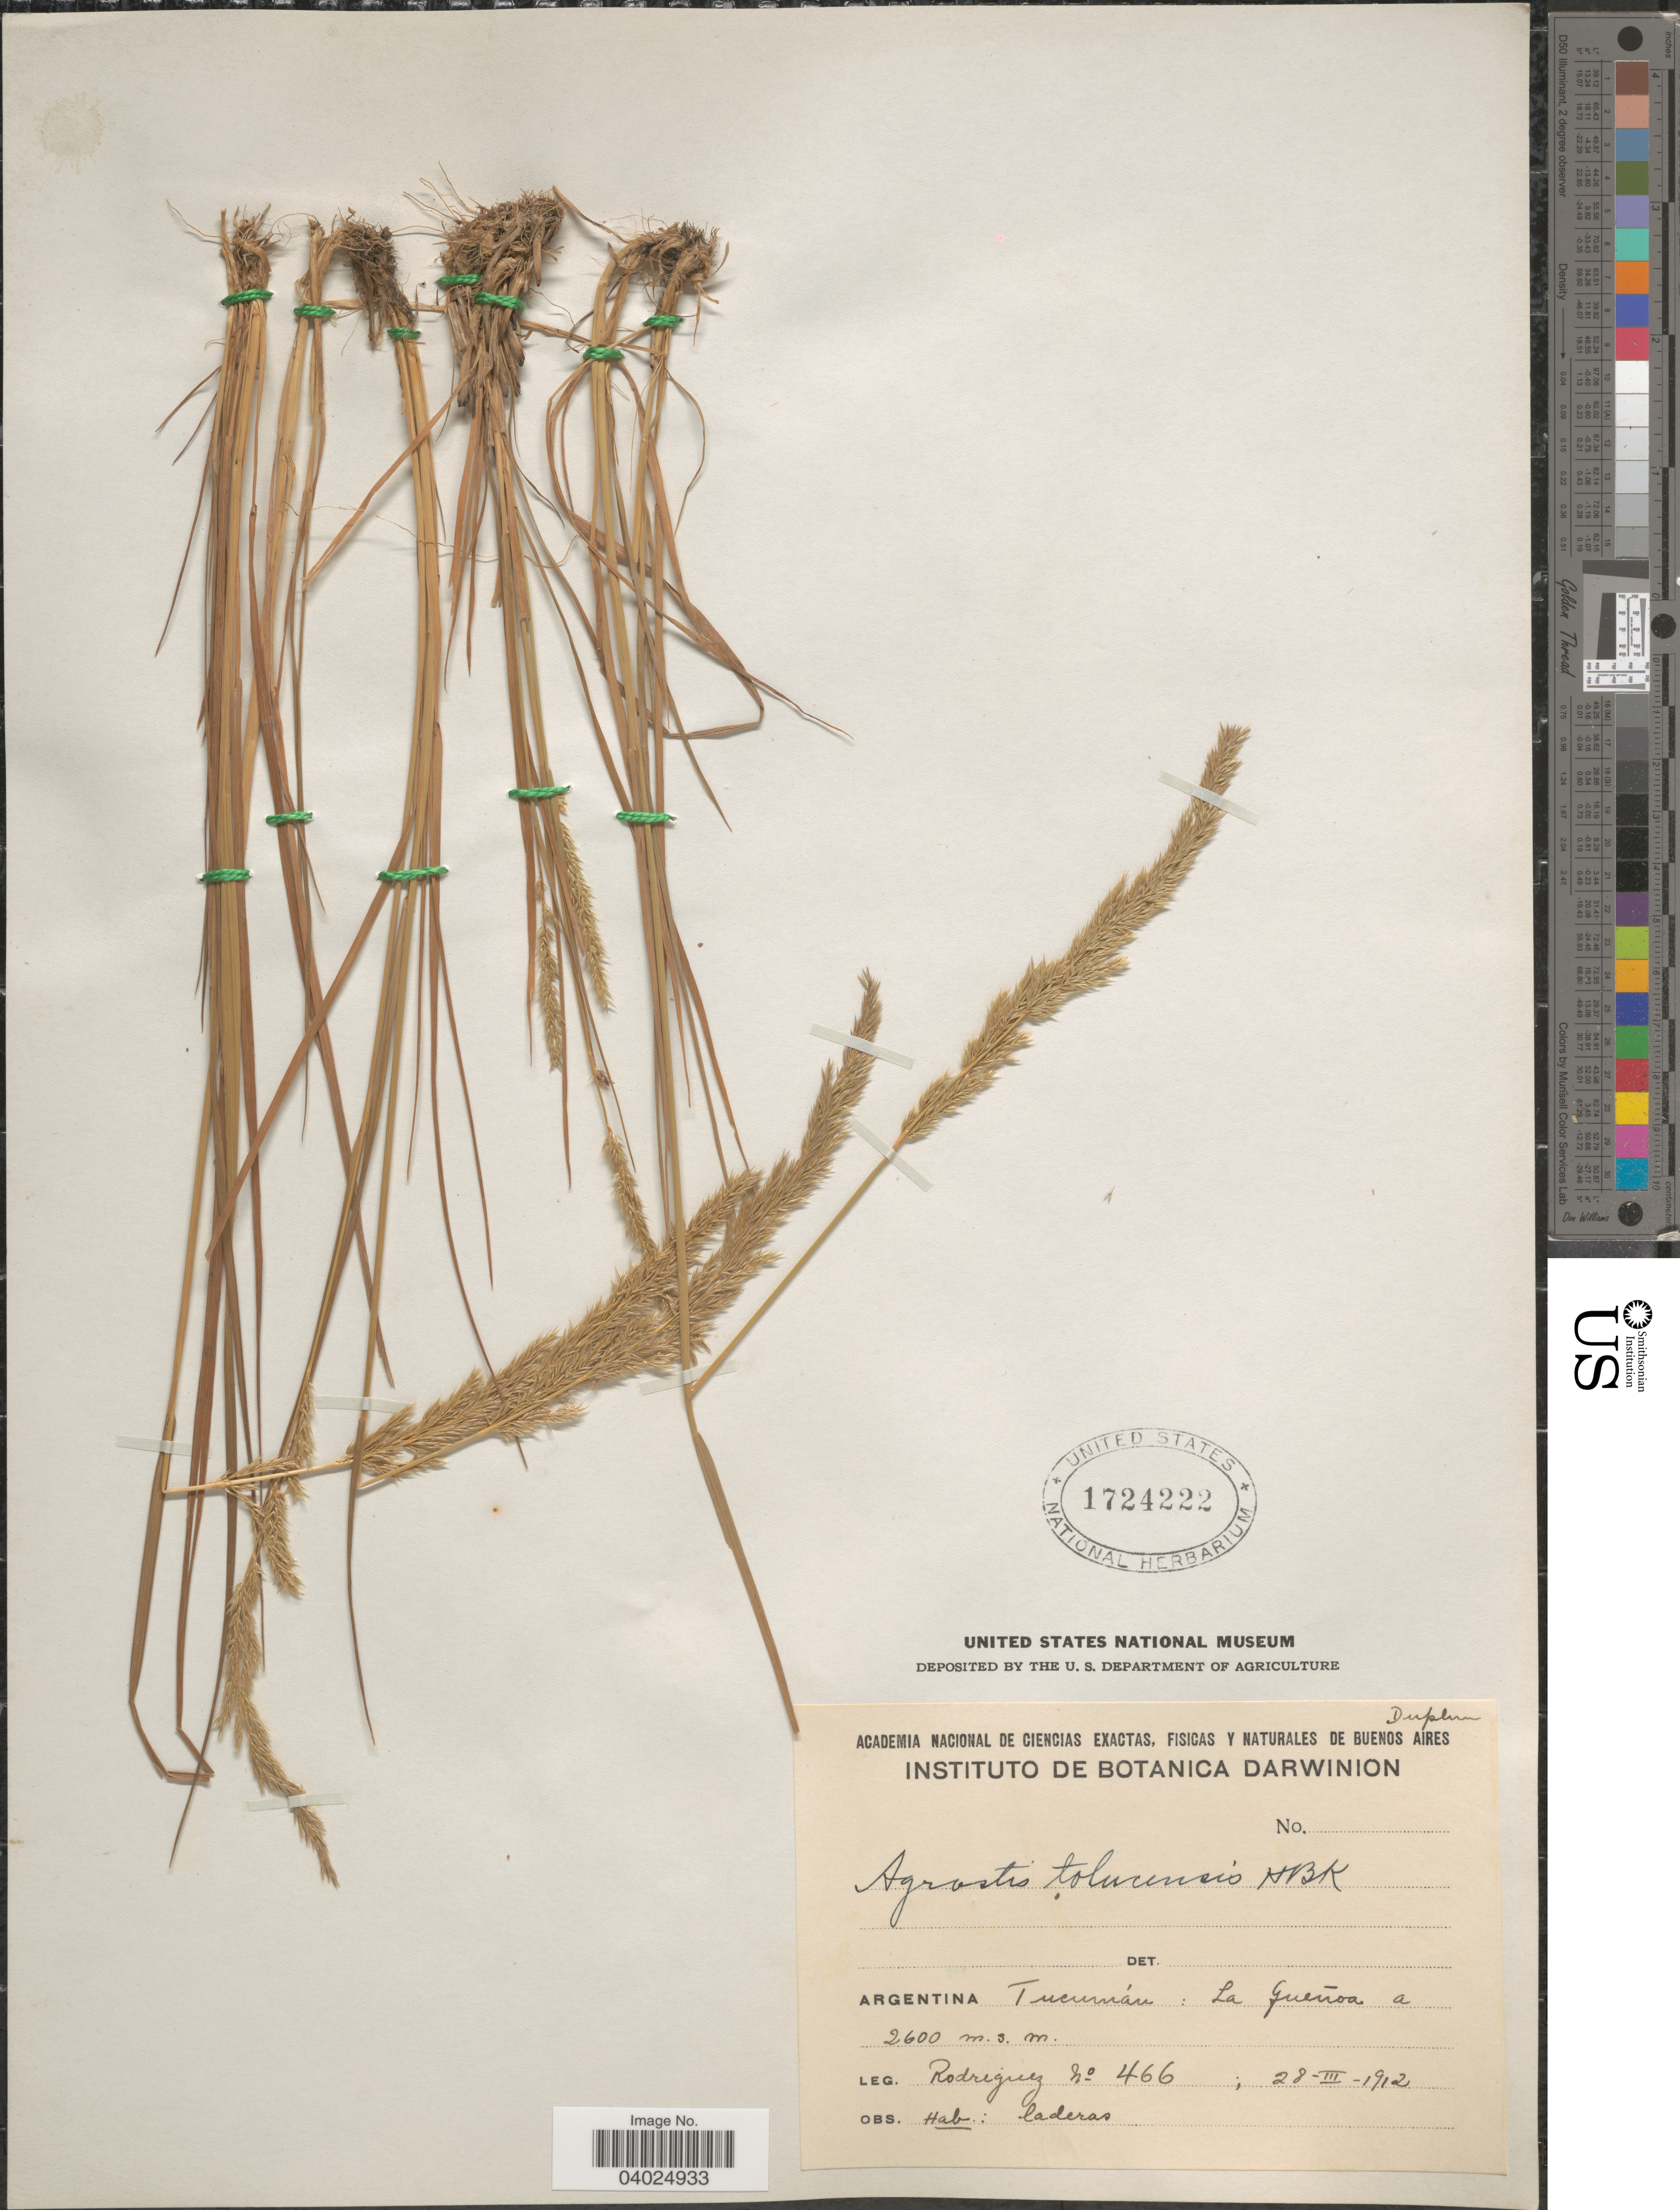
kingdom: Plantae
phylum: Tracheophyta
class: Liliopsida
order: Poales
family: Poaceae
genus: Agrostis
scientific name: Agrostis tolucensis Kunth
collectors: Rodriguez, --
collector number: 466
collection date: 1912-03-28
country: Argentina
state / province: Tucuman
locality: La Gueñoa.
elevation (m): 2600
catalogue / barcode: US 1724222